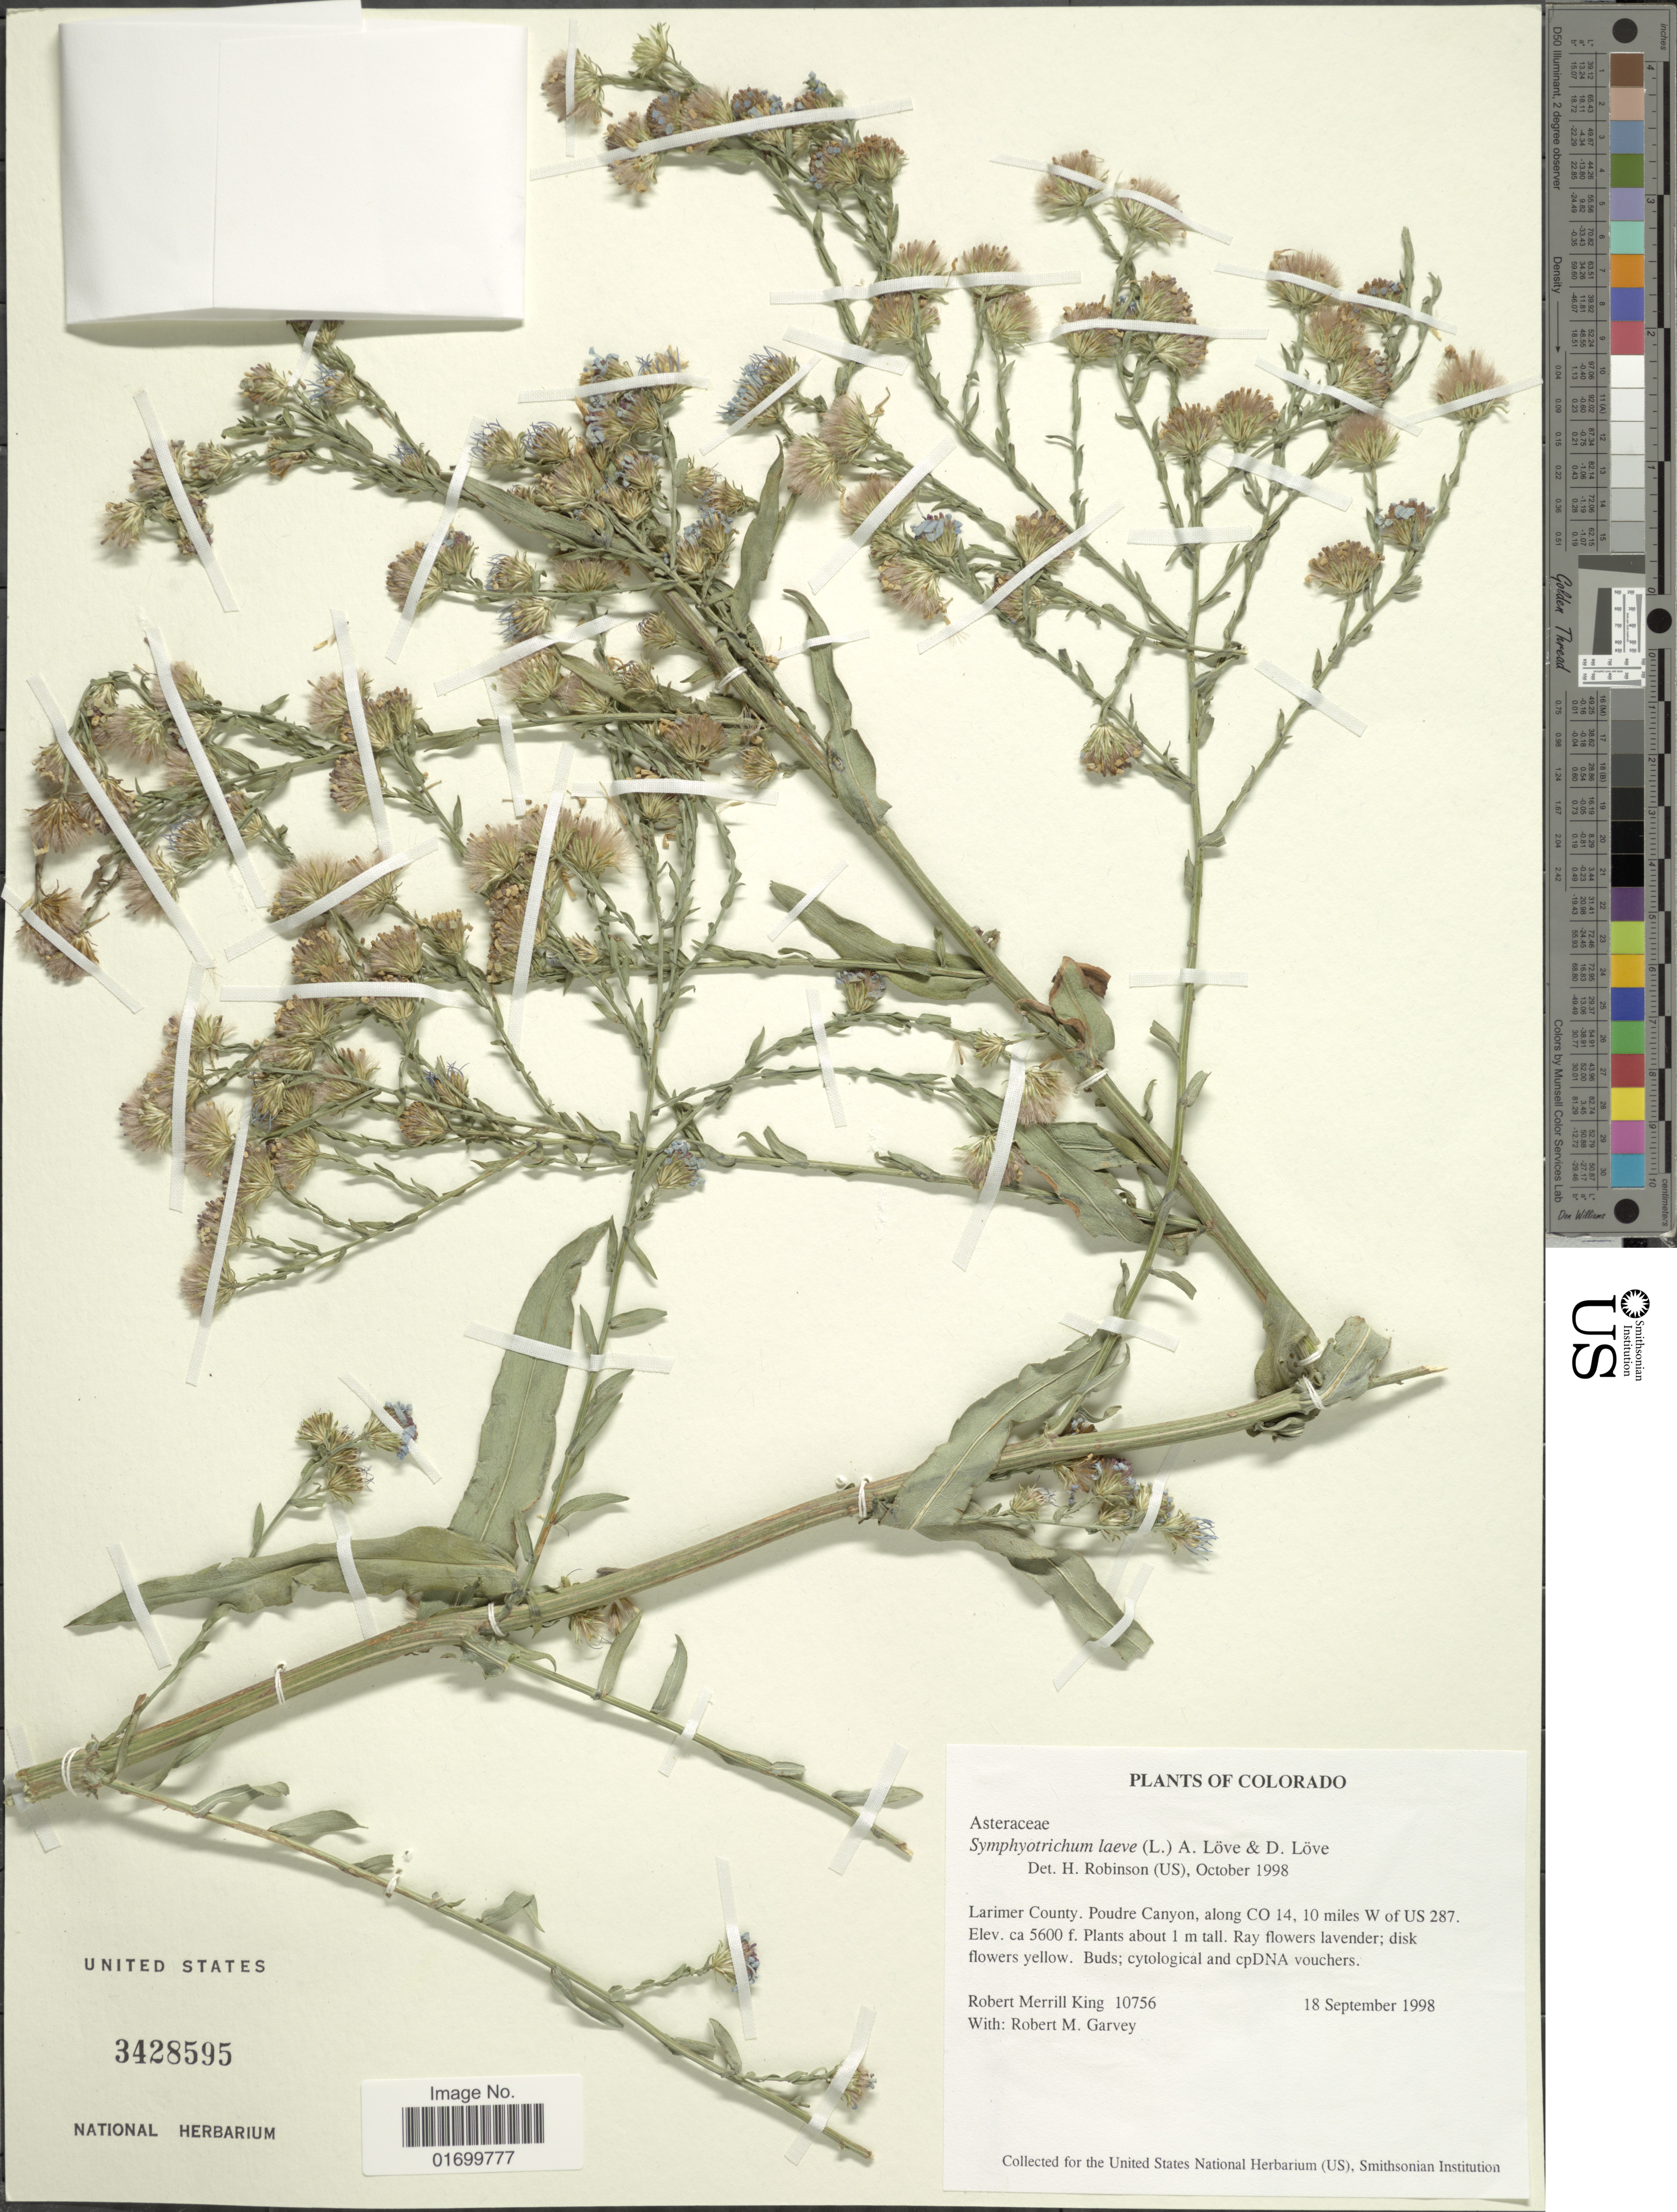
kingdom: Plantae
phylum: Tracheophyta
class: Magnoliopsida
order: Asterales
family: Asteraceae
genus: Symphyotrichum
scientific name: Symphyotrichum laeve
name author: (L.) Á. Löve & D. Löve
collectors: R. M. King & R. Garvey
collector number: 10756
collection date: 1998-09-18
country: United States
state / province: Colorado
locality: Larimer County. Poudre Canyon, along CO 14, 10 miles W of US 287.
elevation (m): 1707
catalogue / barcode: US 3428595